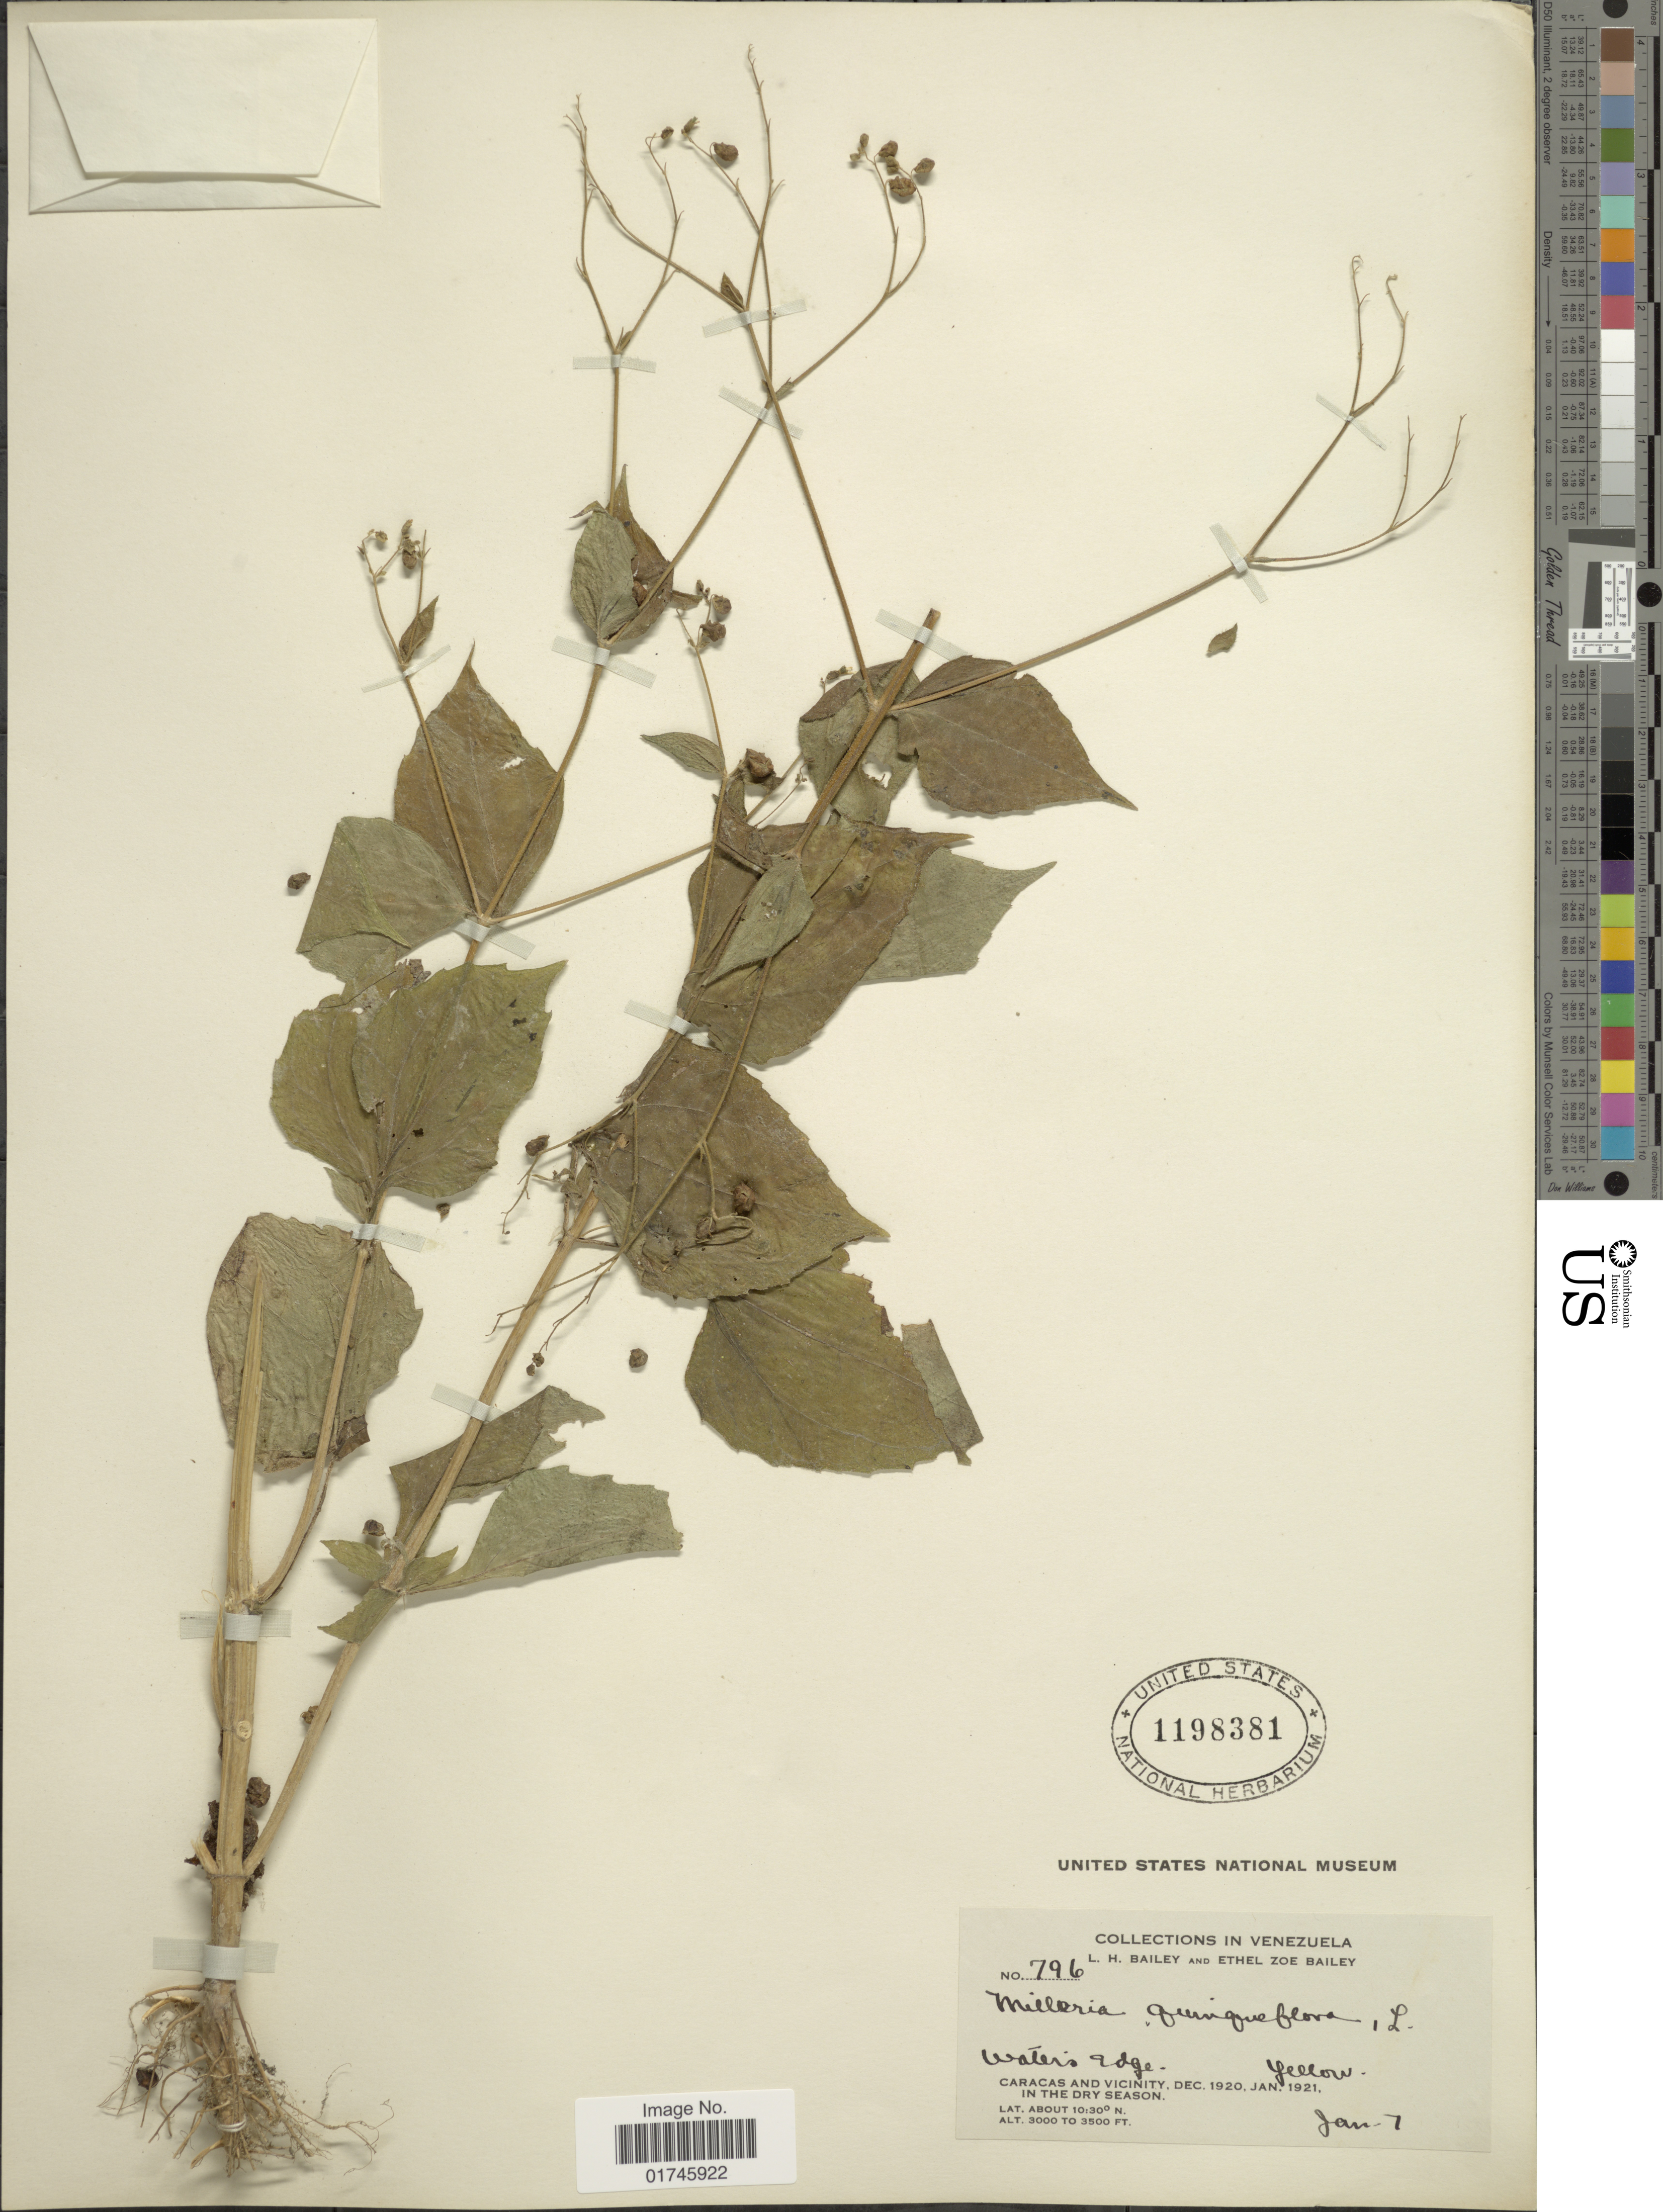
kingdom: Plantae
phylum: Tracheophyta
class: Magnoliopsida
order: Asterales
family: Asteraceae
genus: Milleria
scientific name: Milleria quinqueflora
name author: L.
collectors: L. H. Bailey & E. Z. Bailey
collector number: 796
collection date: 1921-01-07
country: Venezuela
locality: Waters Edge.Caracas and vicinity, in dry season.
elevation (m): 914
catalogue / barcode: US 1198381